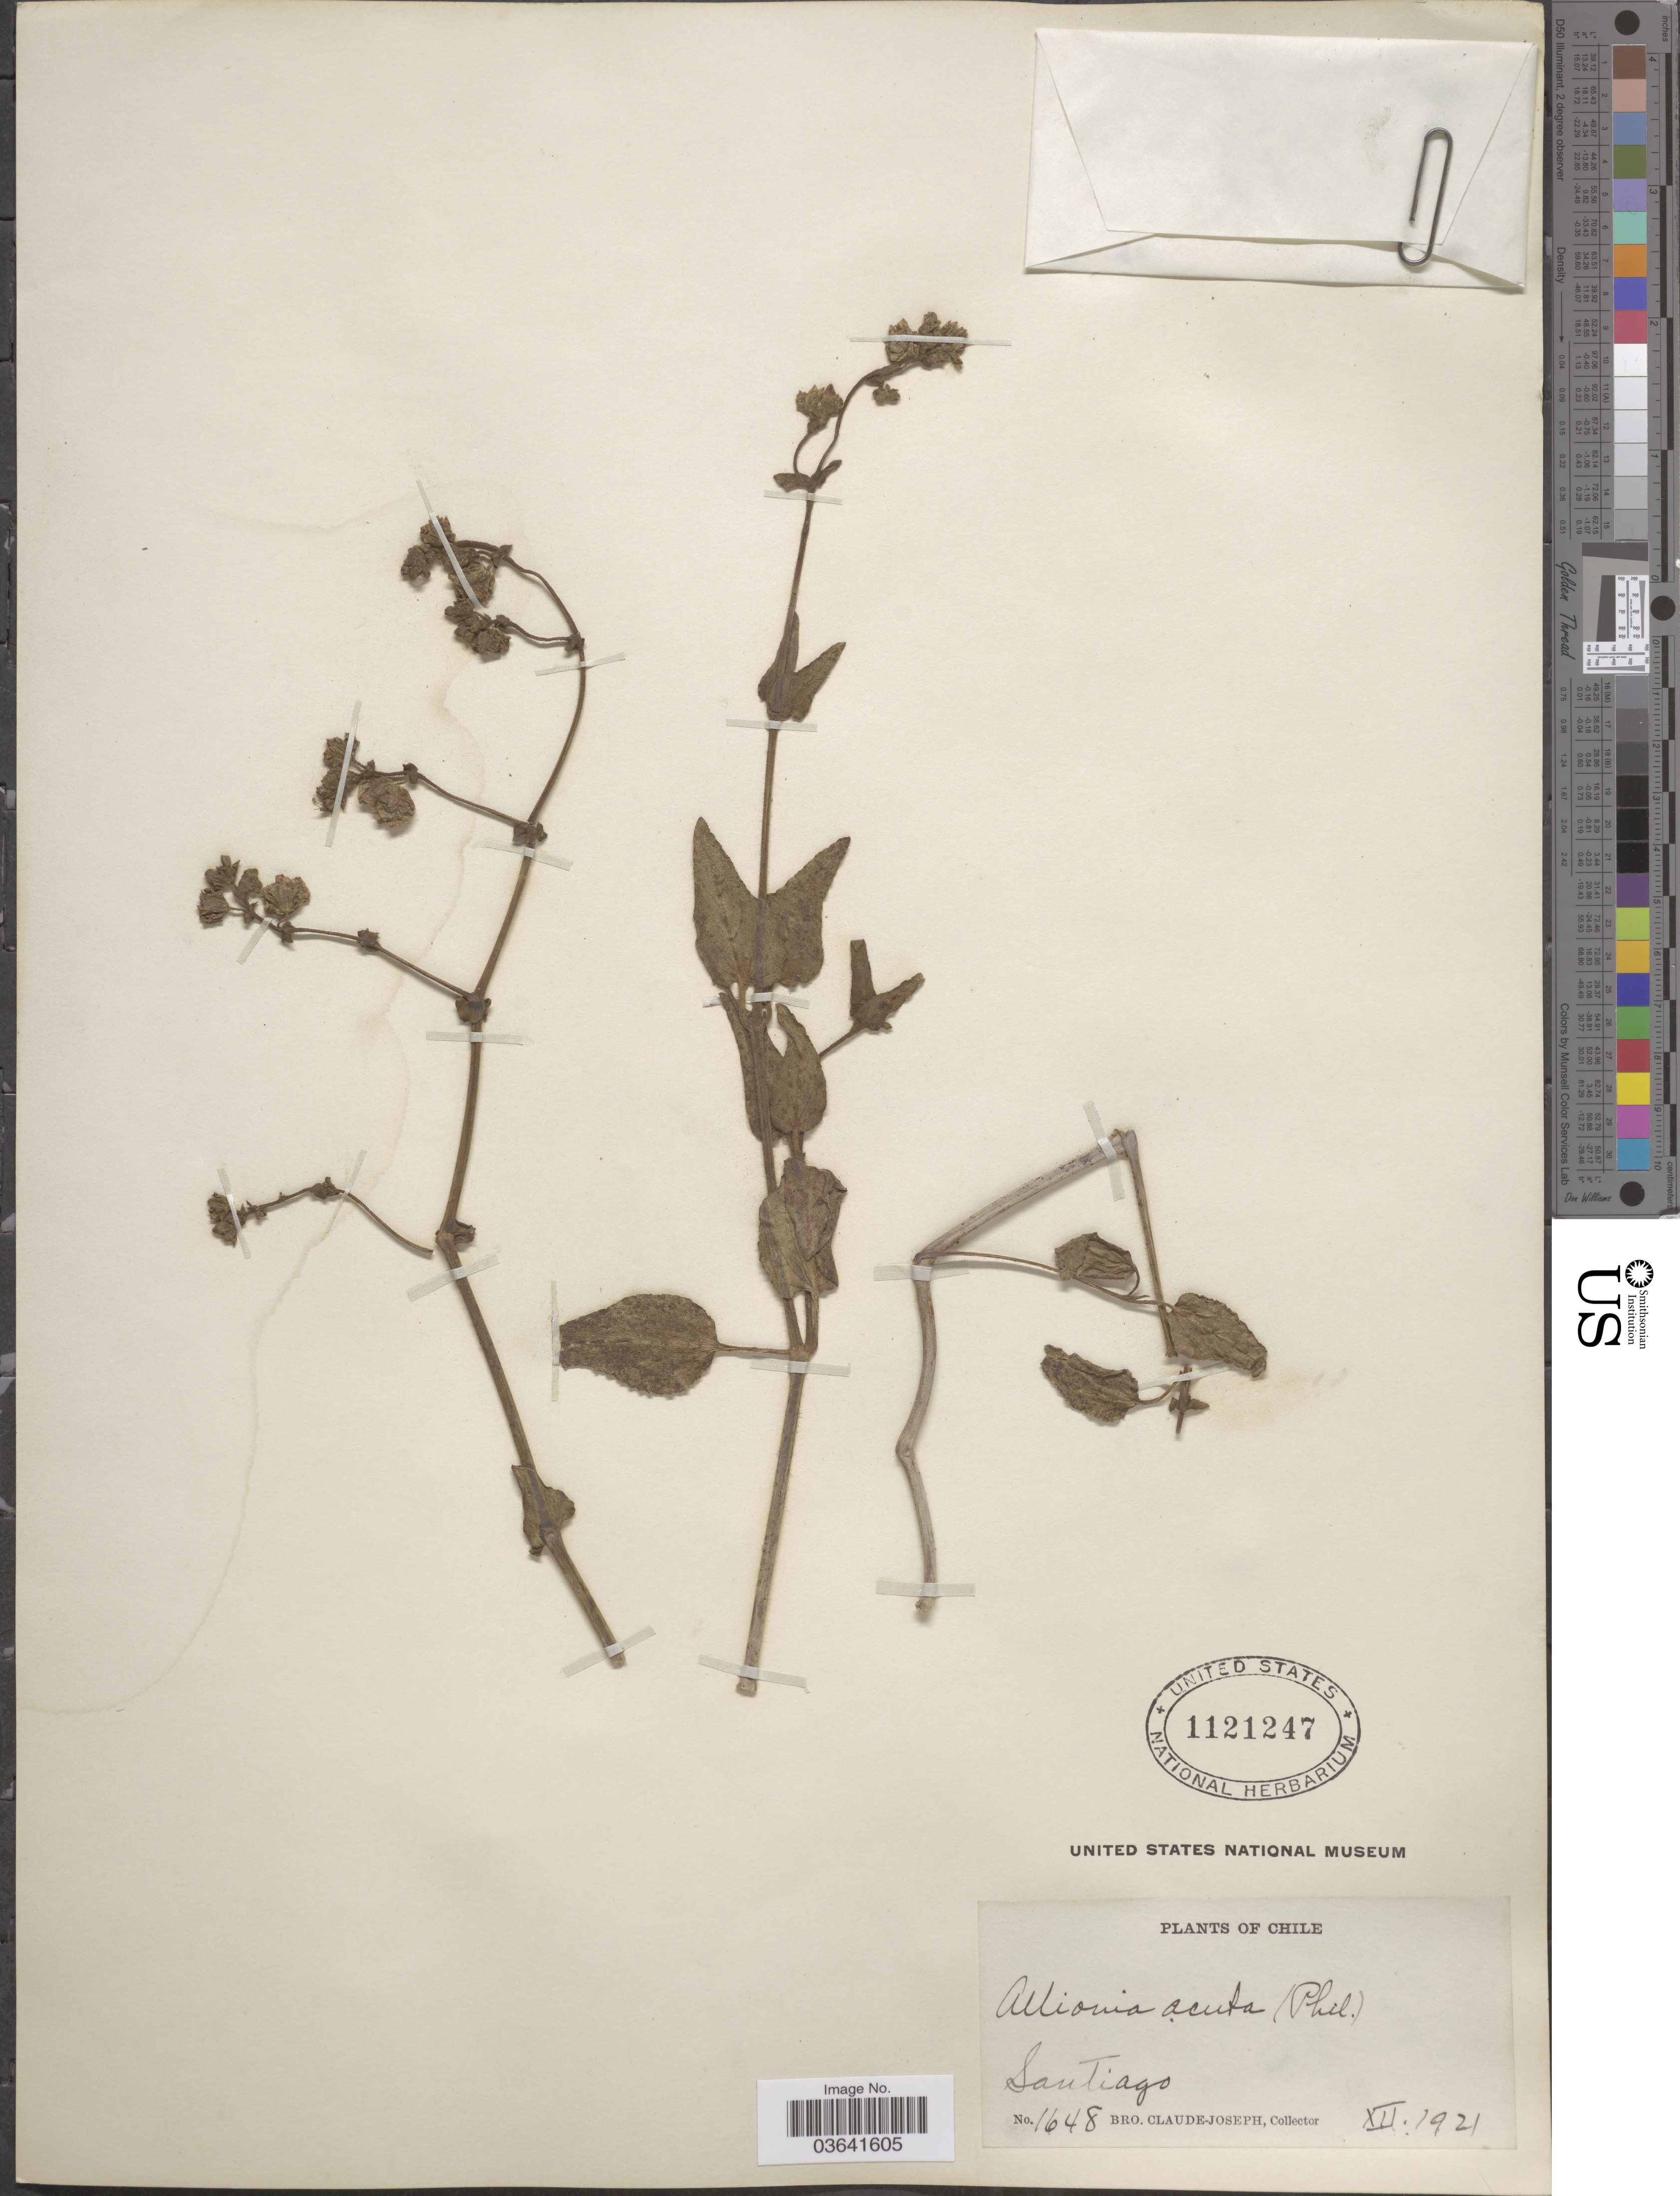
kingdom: Plantae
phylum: Tracheophyta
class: Magnoliopsida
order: Caryophyllales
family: Nyctaginaceae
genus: Mirabilis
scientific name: Mirabilis acuta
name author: (Reiche) Heimerl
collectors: Bro. Claude-Joseph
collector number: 1648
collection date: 1921-12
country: Chile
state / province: Región Metropolitana (RM)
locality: Santiago.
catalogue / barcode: US 1121247